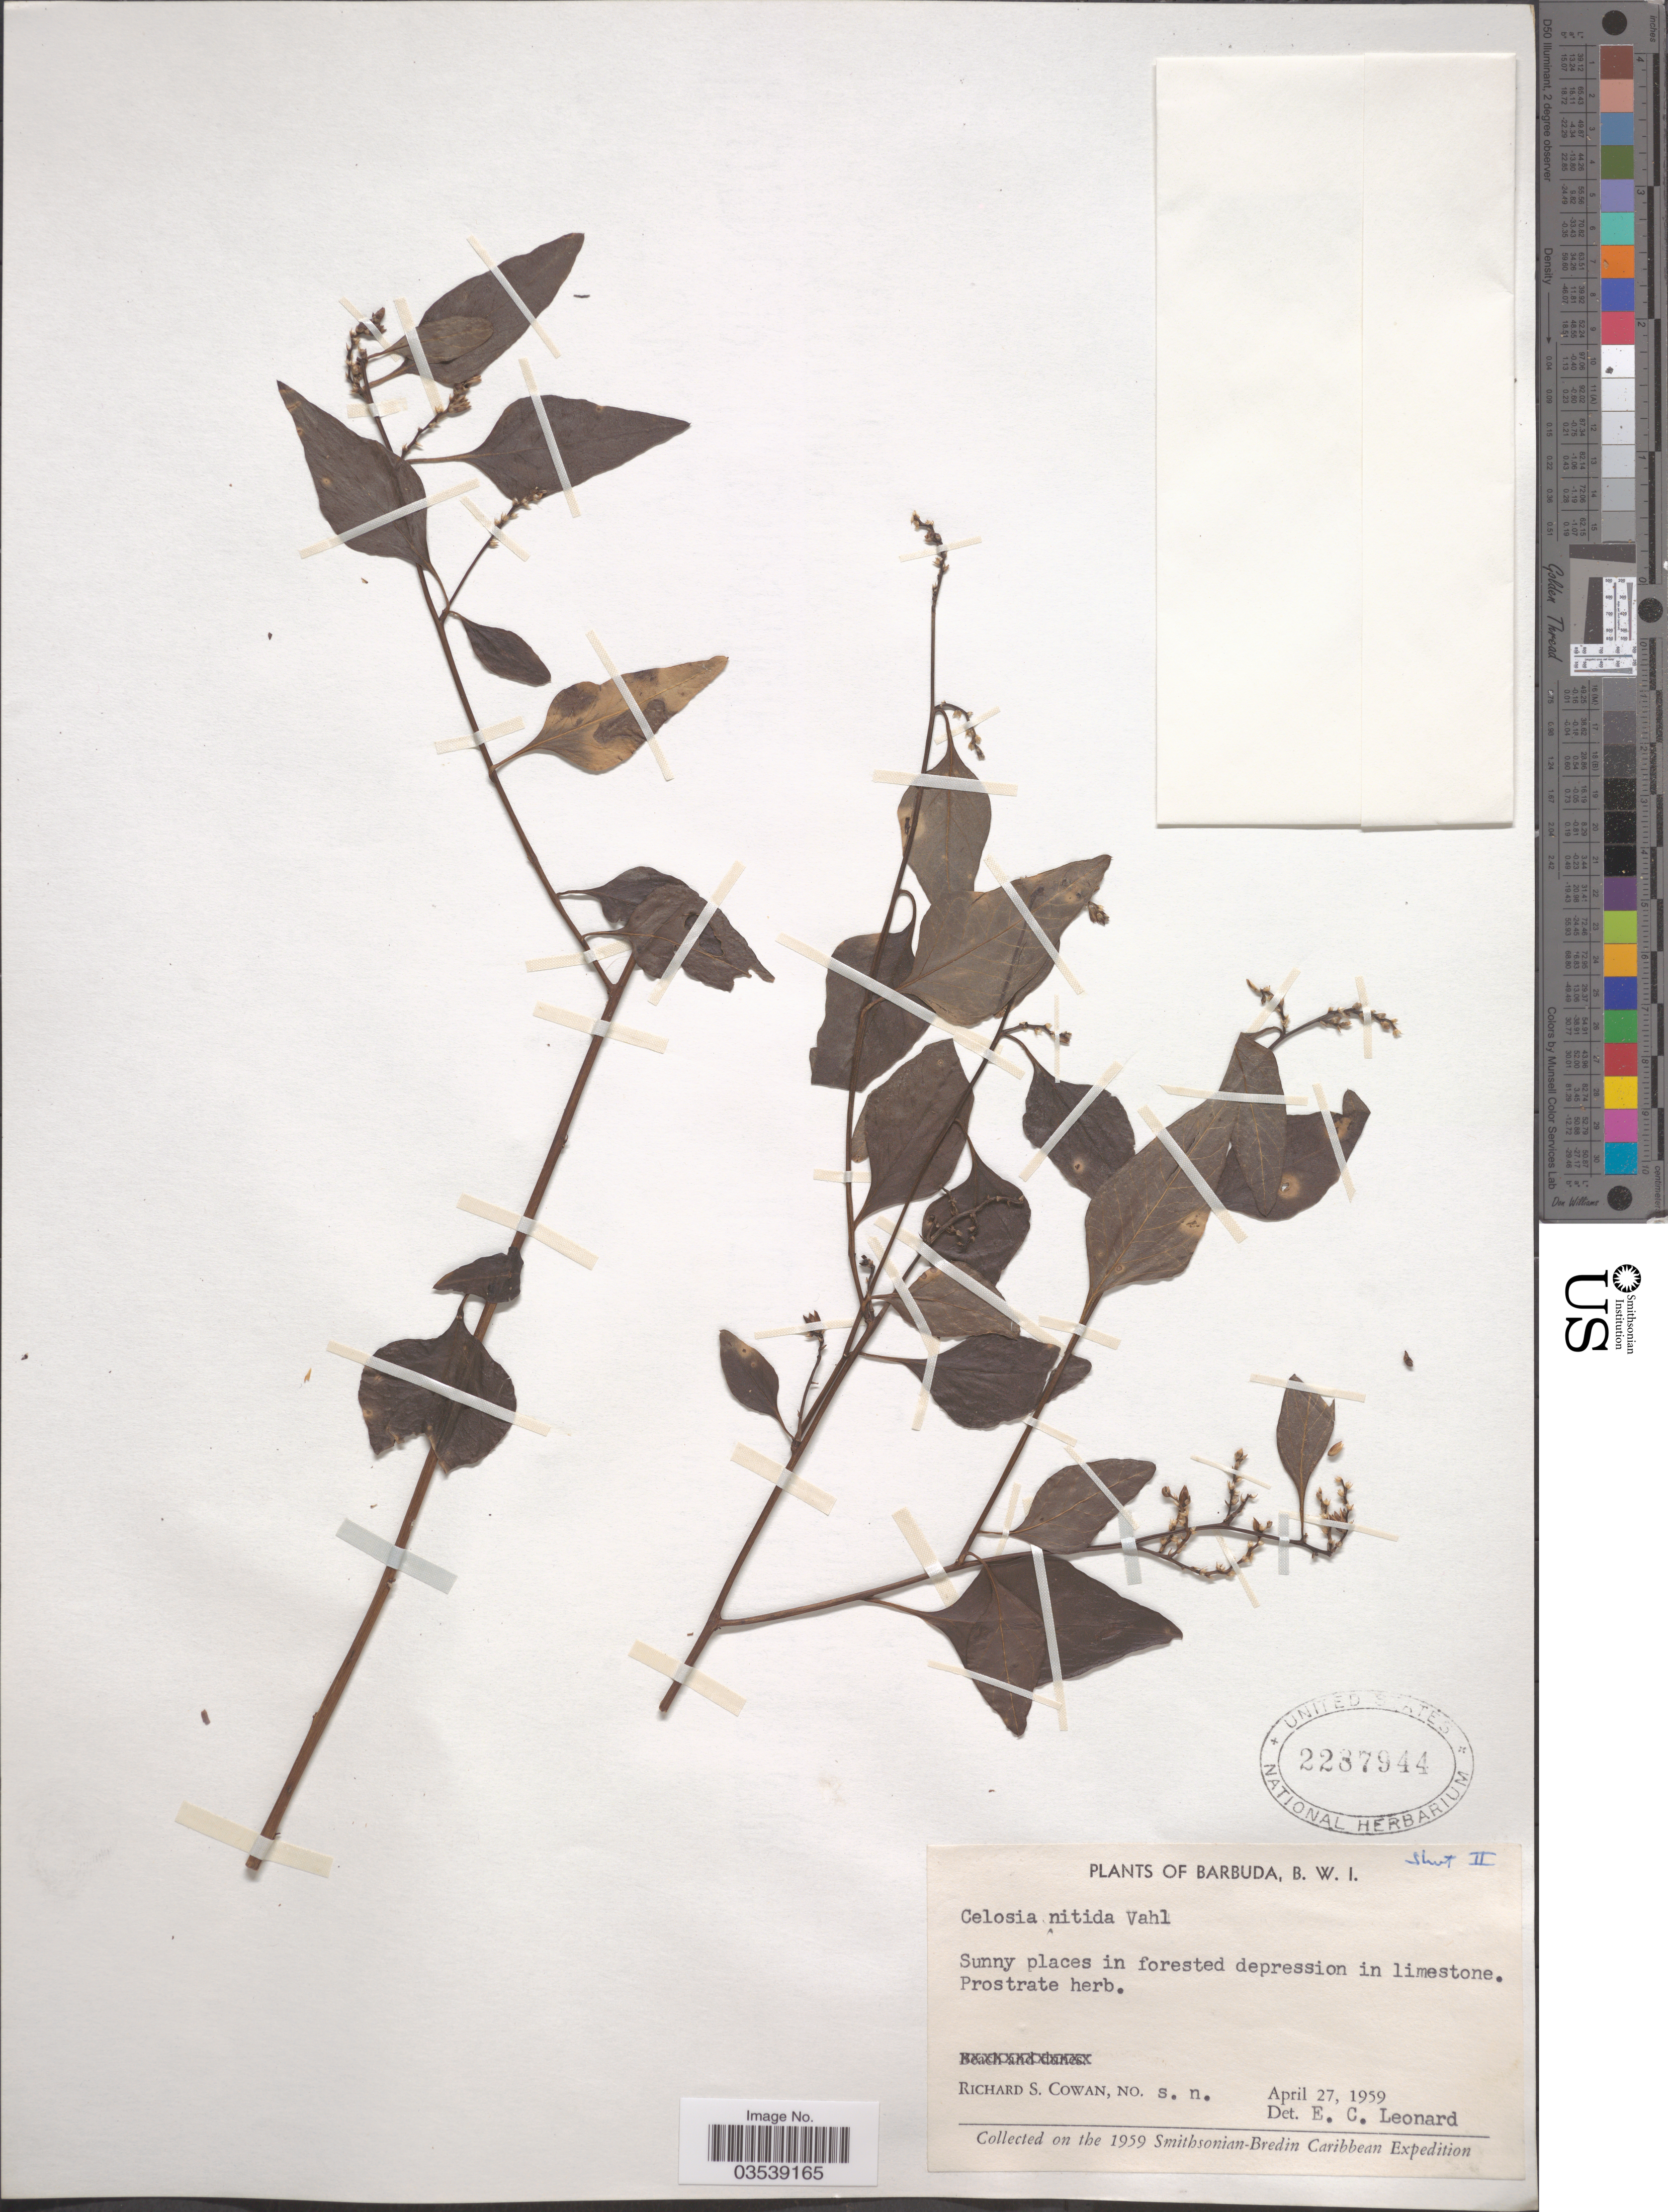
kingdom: Plantae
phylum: Tracheophyta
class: Magnoliopsida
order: Caryophyllales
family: Amaranthaceae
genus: Celosia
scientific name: Celosia nitida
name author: Vahl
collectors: R. S. Cowan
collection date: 1959-04-27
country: Antigua and Barbuda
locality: Barbuda, B. W. I.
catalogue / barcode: US 2287944